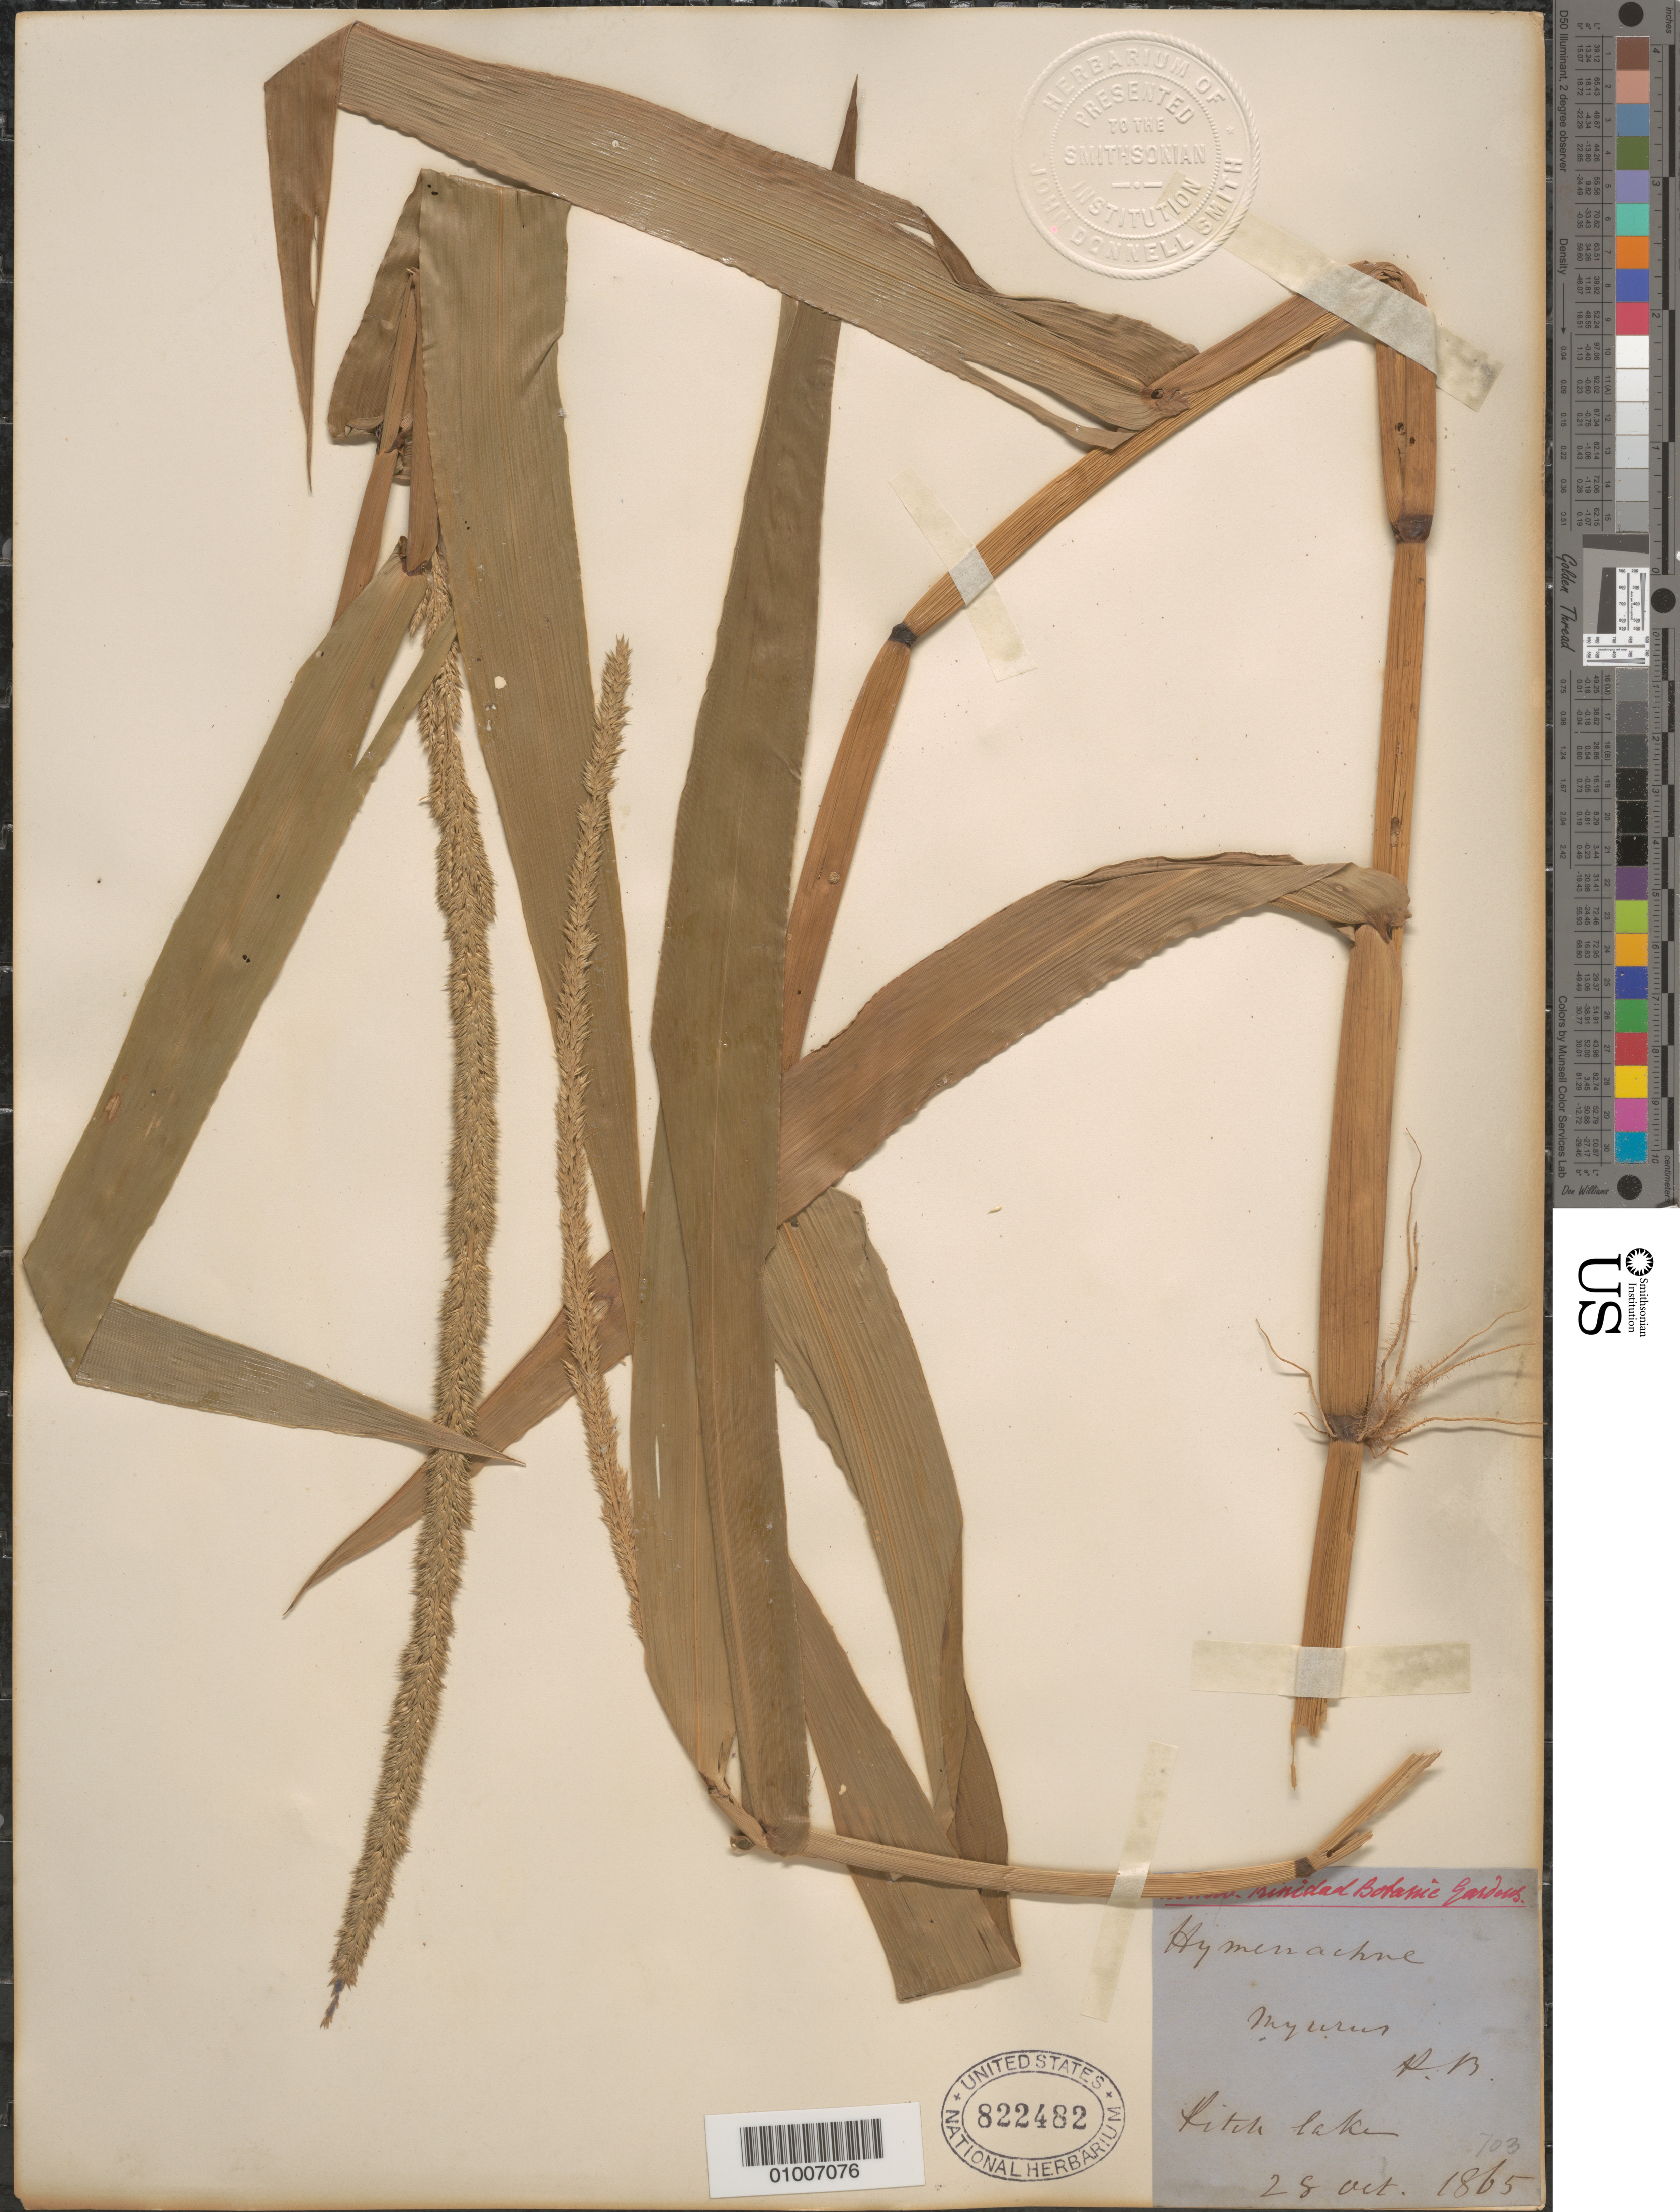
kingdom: Plantae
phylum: Tracheophyta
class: Liliopsida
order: Poales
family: Poaceae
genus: Hymenachne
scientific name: Hymenachne amplexicaulis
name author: (Rudge) Nees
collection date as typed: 28 Oct 1865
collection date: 1865-10-28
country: Trinidad and Tobago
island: Trinidad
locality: Trinidad Botanical Gardens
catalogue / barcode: US 822482